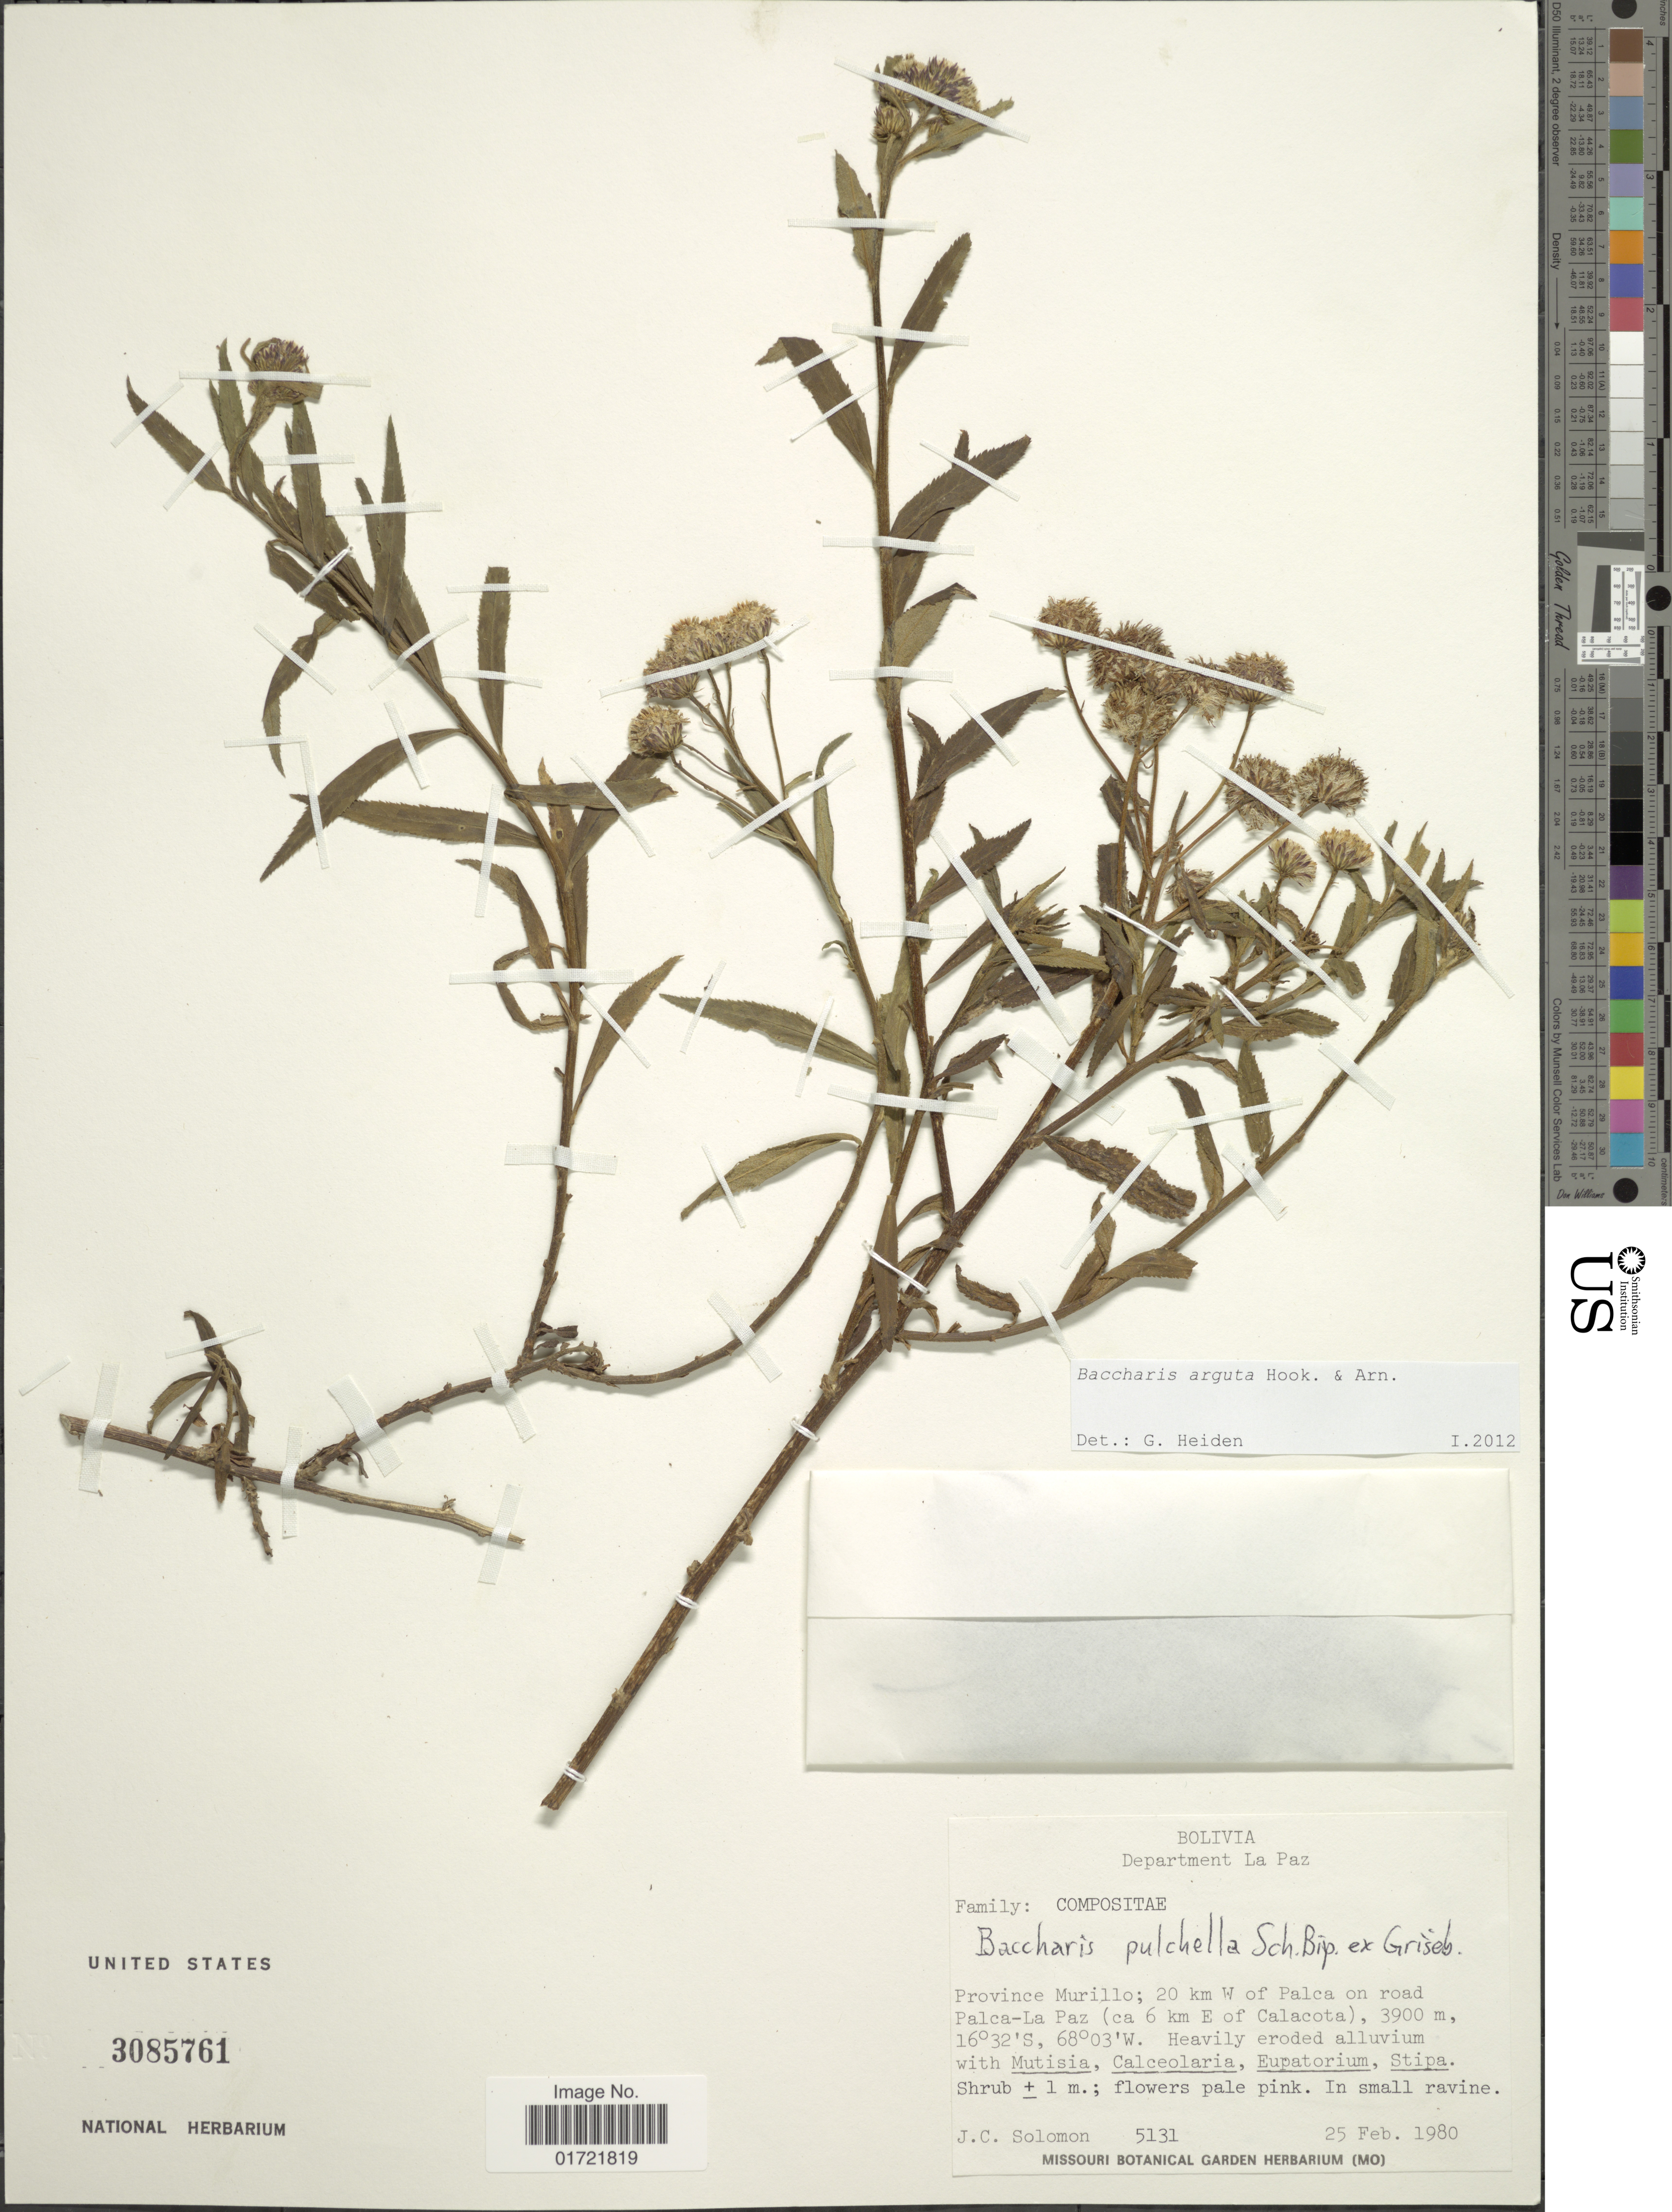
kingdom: Plantae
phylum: Tracheophyta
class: Magnoliopsida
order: Asterales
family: Asteraceae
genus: Baccharis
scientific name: Baccharis arguta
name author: Gillies ex Hook. & Arn.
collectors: J. C. Solomon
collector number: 5131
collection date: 1980-02-25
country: Bolivia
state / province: La Paz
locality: Province Murillo; 20 km W of Palca on road Palca-La Paz (ca 6 km E of calacota).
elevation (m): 3900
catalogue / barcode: US 3085761